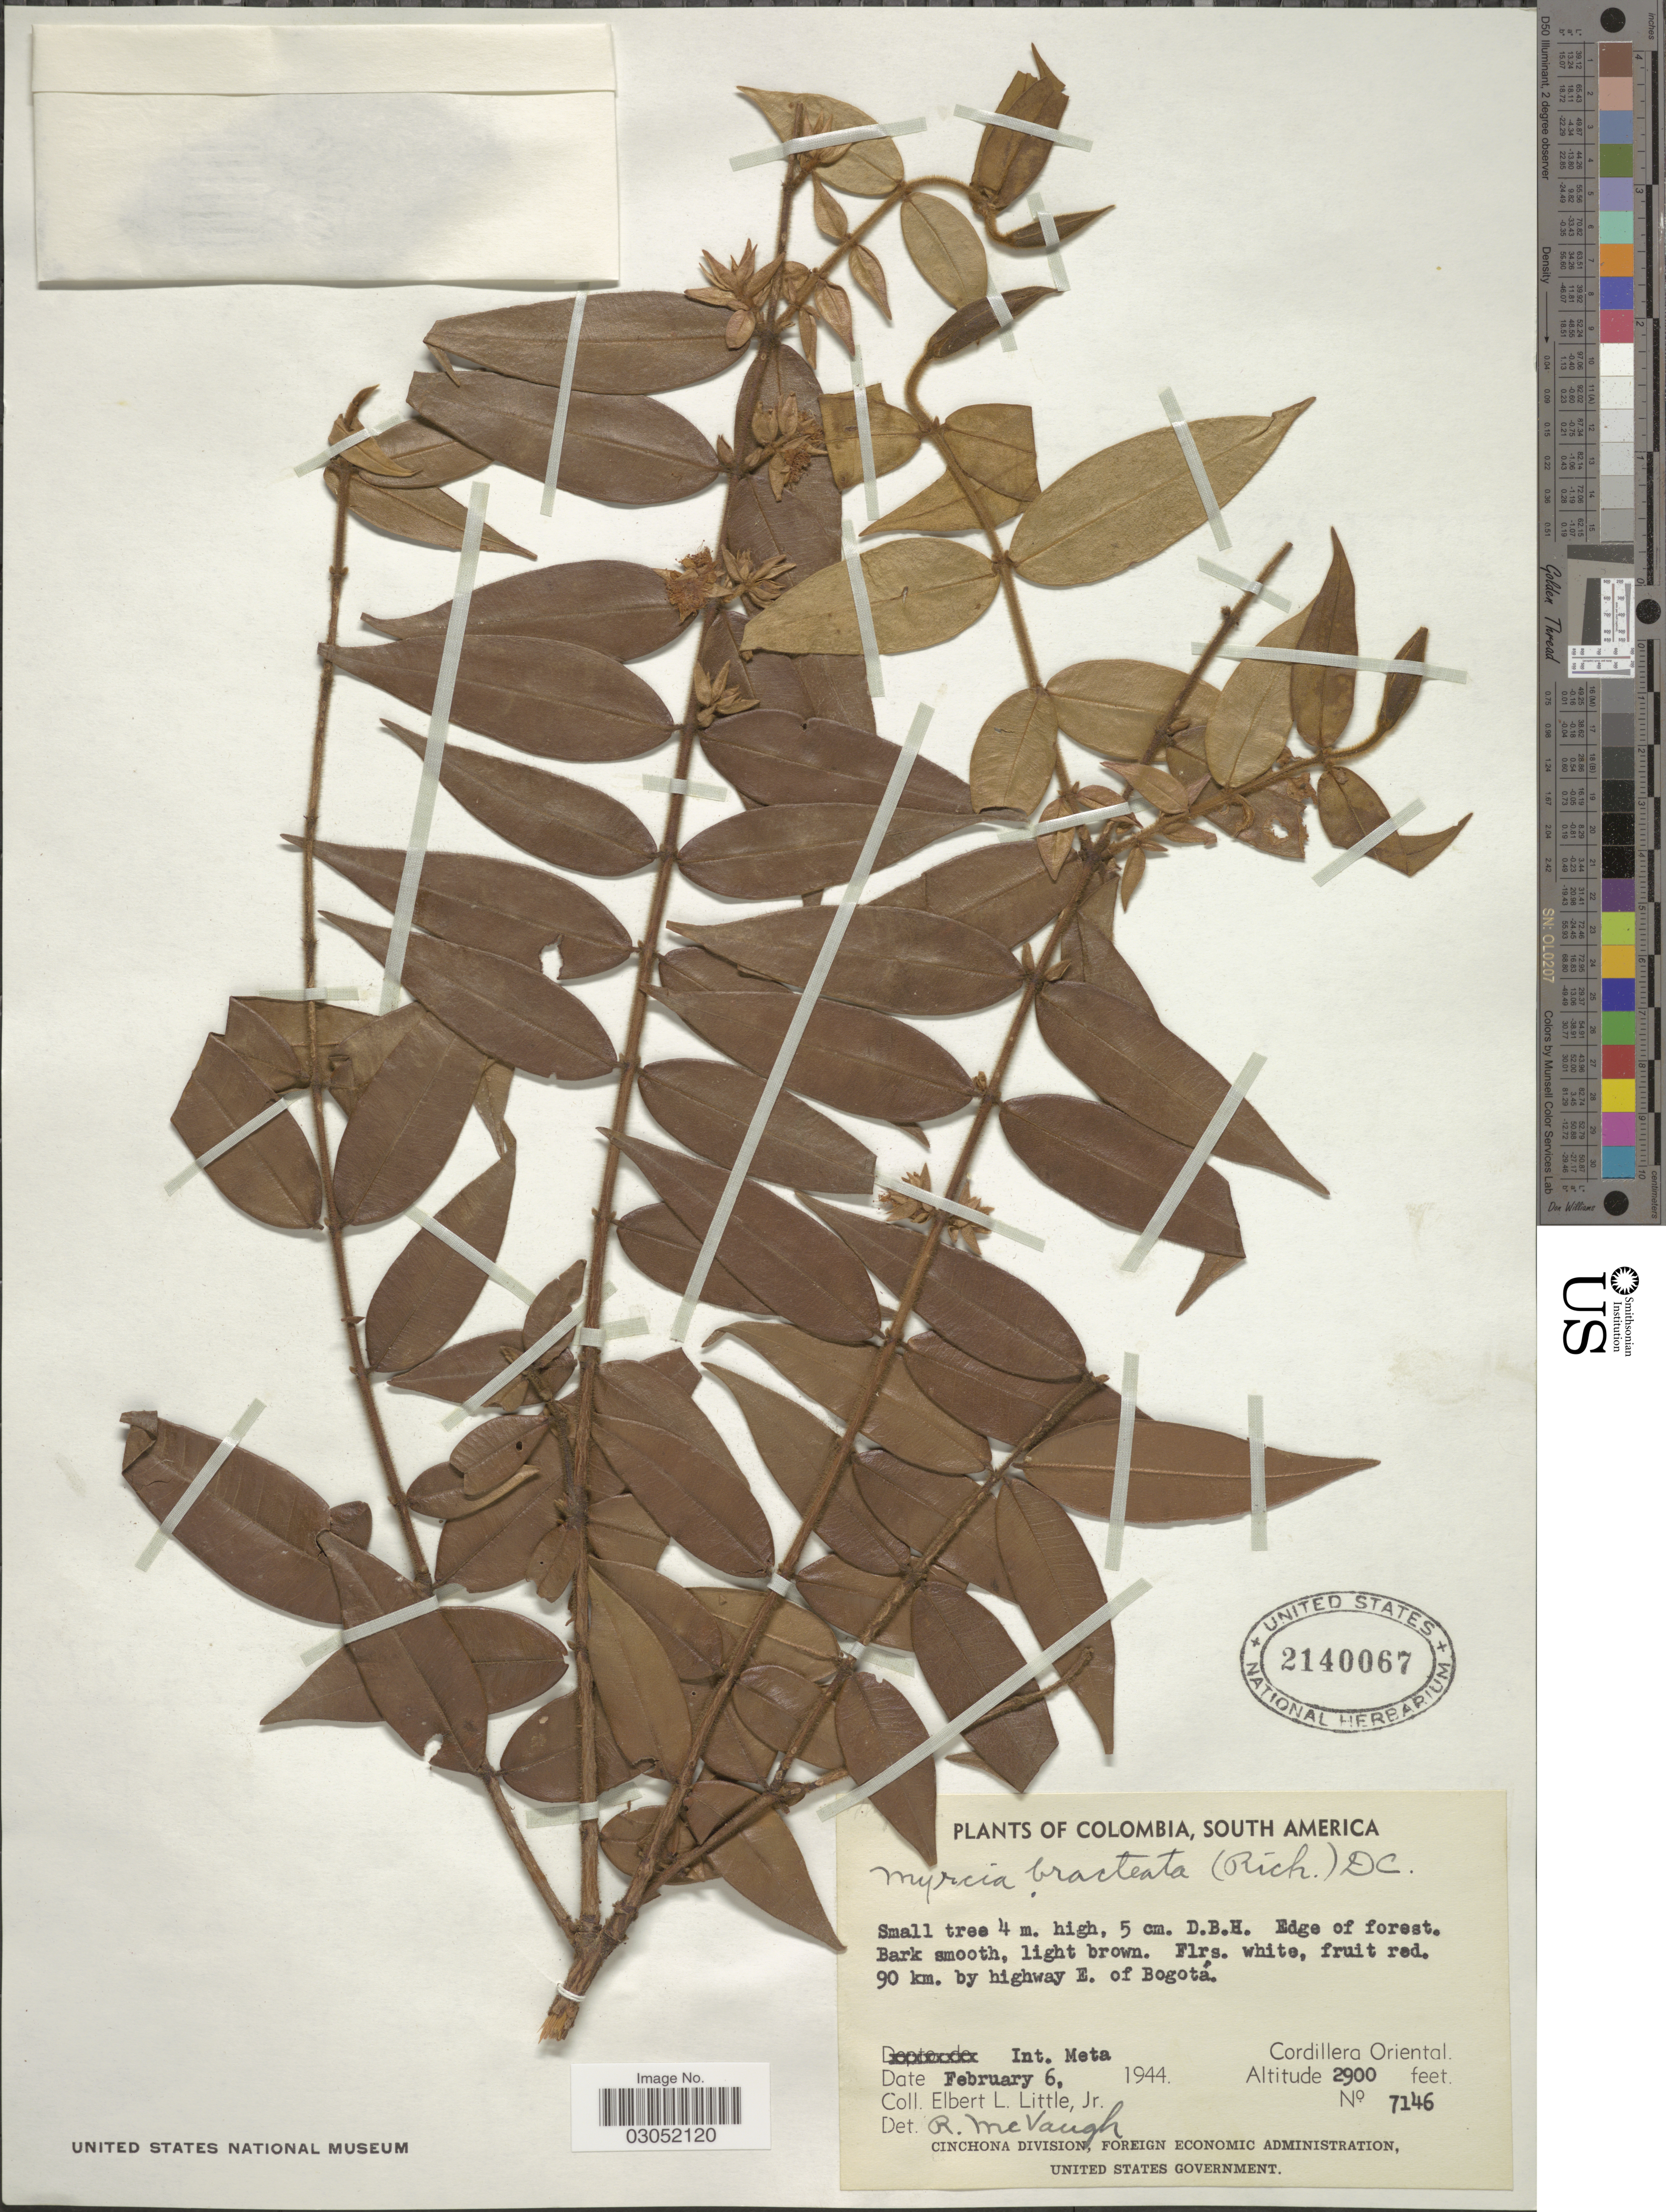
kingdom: Plantae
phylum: Tracheophyta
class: Magnoliopsida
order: Myrtales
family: Myrtaceae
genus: Myrcia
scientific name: Myrcia bracteata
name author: (Rich.) DC.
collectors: E. L. Little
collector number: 7146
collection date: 1944-02-06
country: Colombia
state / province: Meta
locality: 90 km. by highway E. of Bogotá. Int. Meta. Cordillera Oriental.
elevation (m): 884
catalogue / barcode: US 2140067